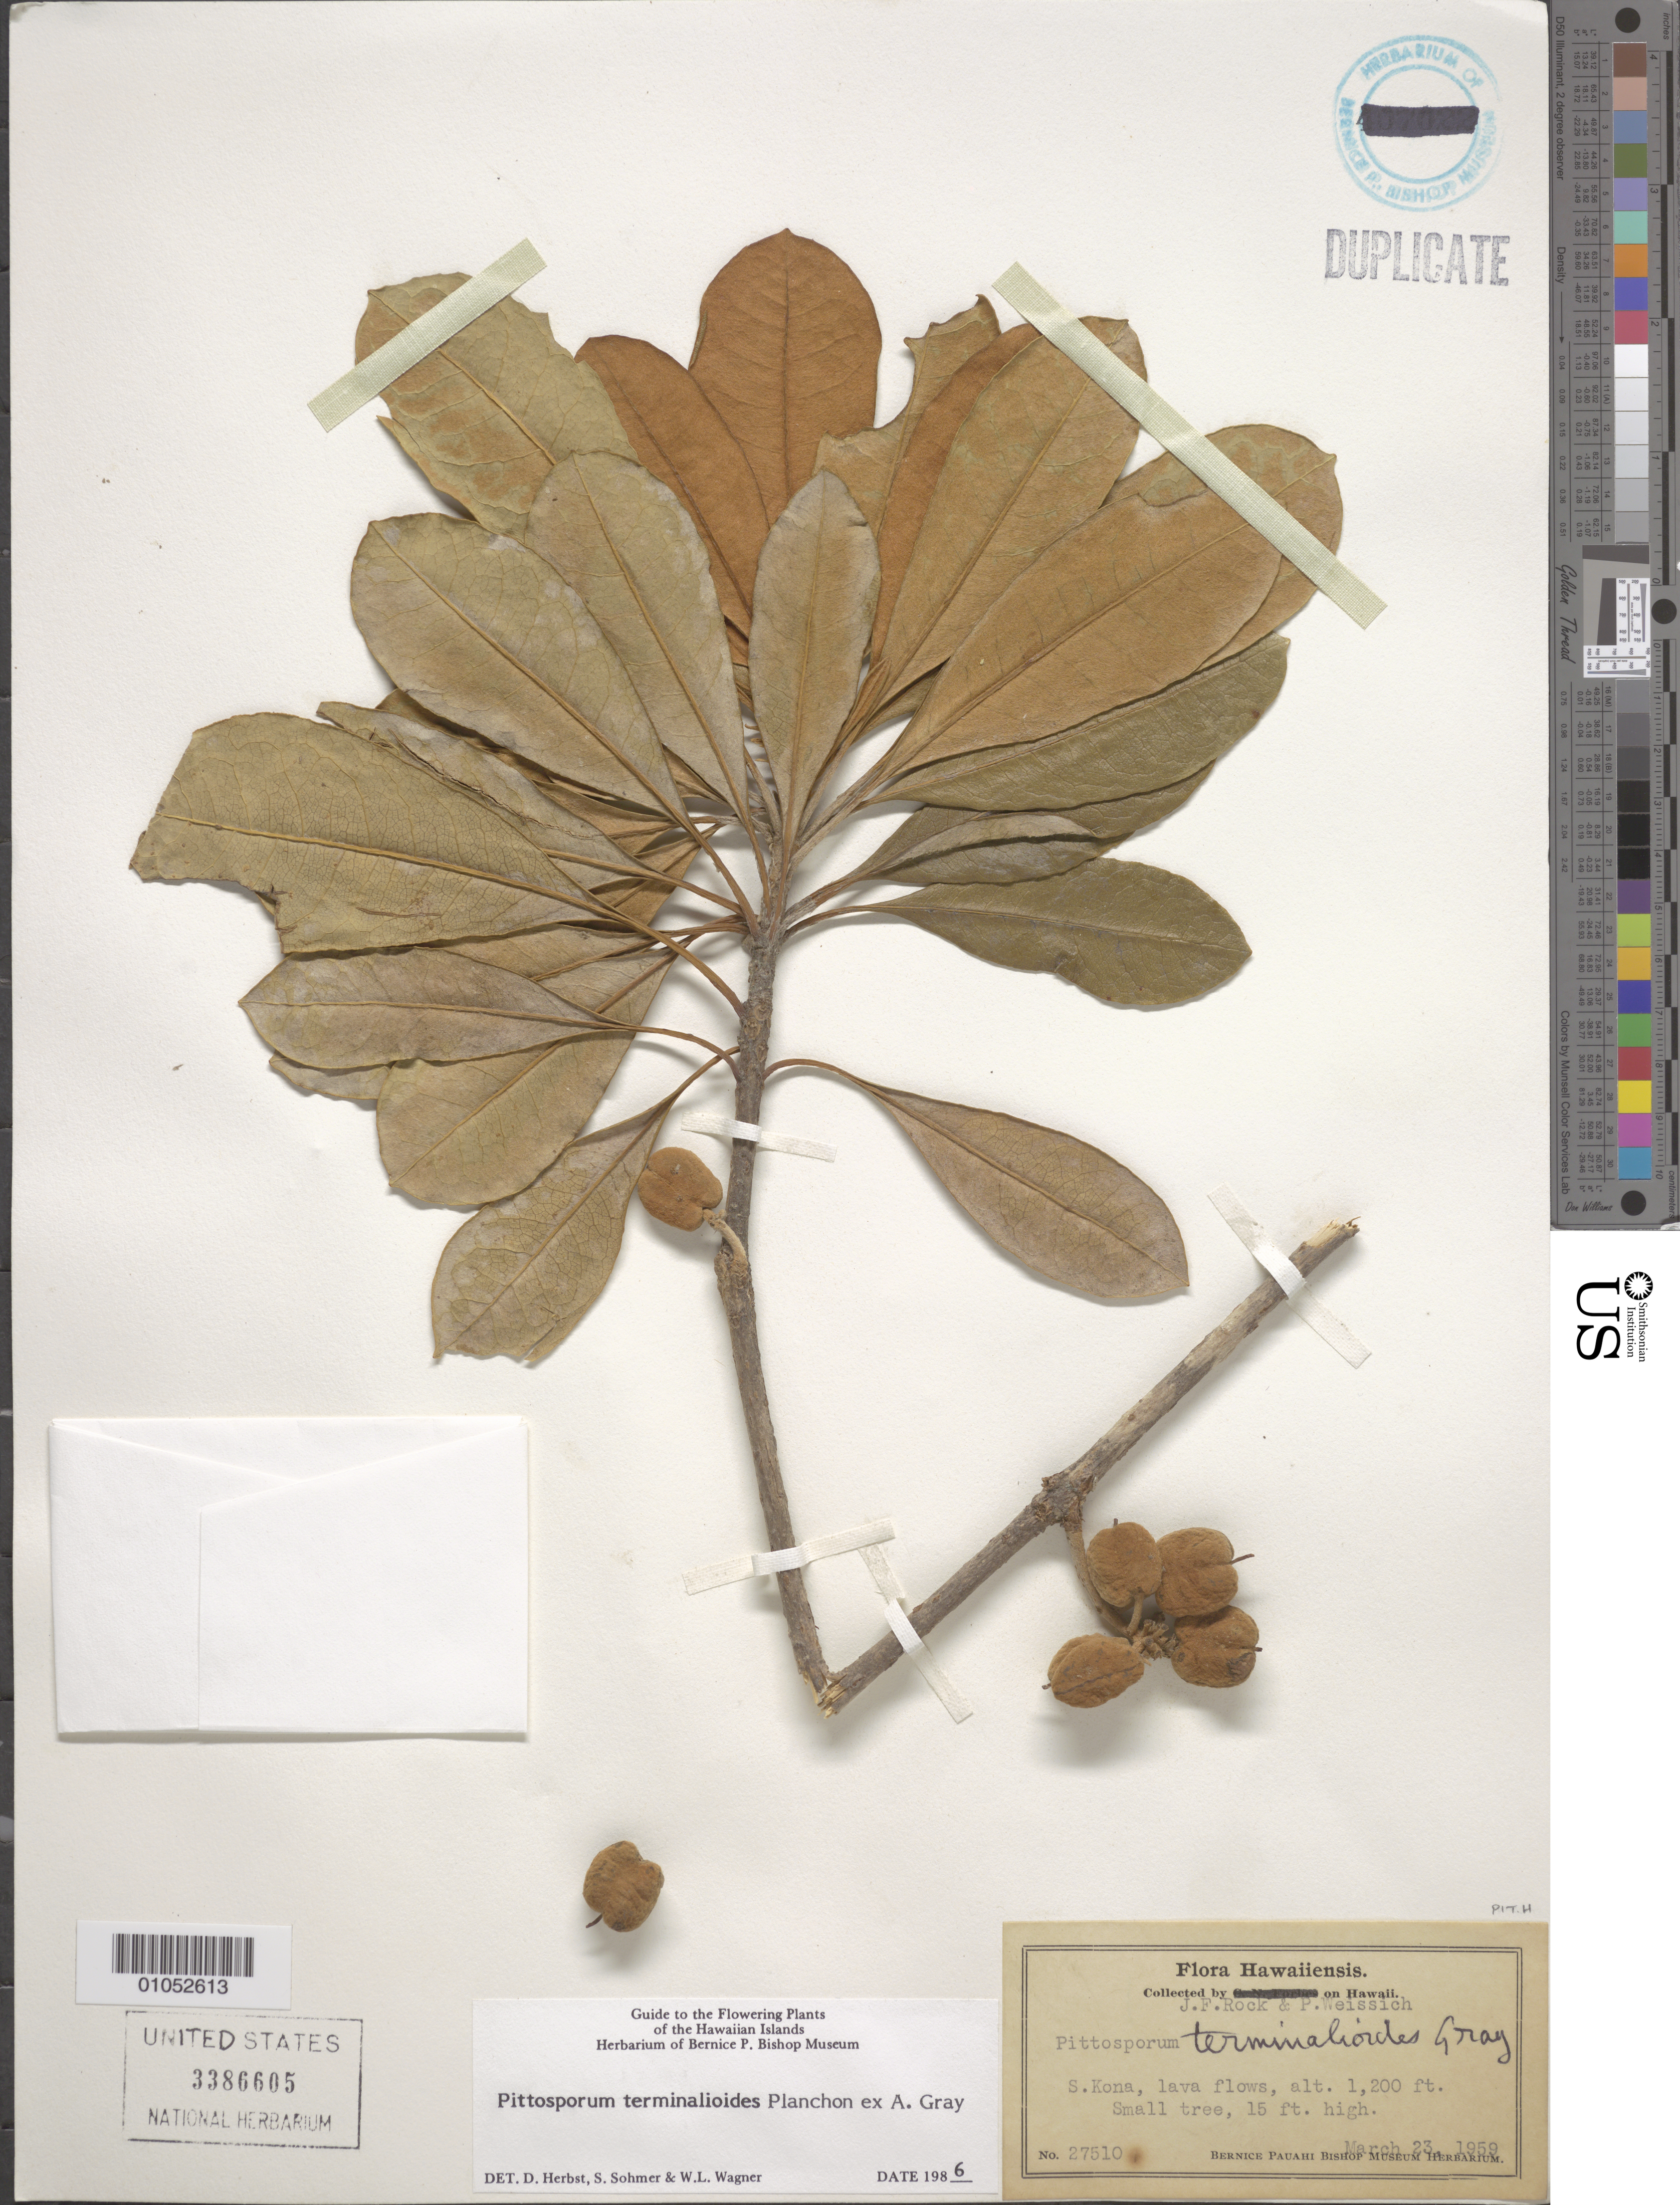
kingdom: Plantae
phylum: Tracheophyta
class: Magnoliopsida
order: Apiales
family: Pittosporaceae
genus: Pittosporum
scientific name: Pittosporum terminalioides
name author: Planch. ex A. Gray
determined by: Herbst, D. R.; Sohmer, S. H.; Wagner, W. L.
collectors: J. F. Rock & P. Weissich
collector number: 27510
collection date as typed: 23 Mar 1959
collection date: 1959-03-23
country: United States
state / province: Hawaii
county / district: Hawaii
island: Hawaii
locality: South Kona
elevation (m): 365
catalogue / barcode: US 3386605